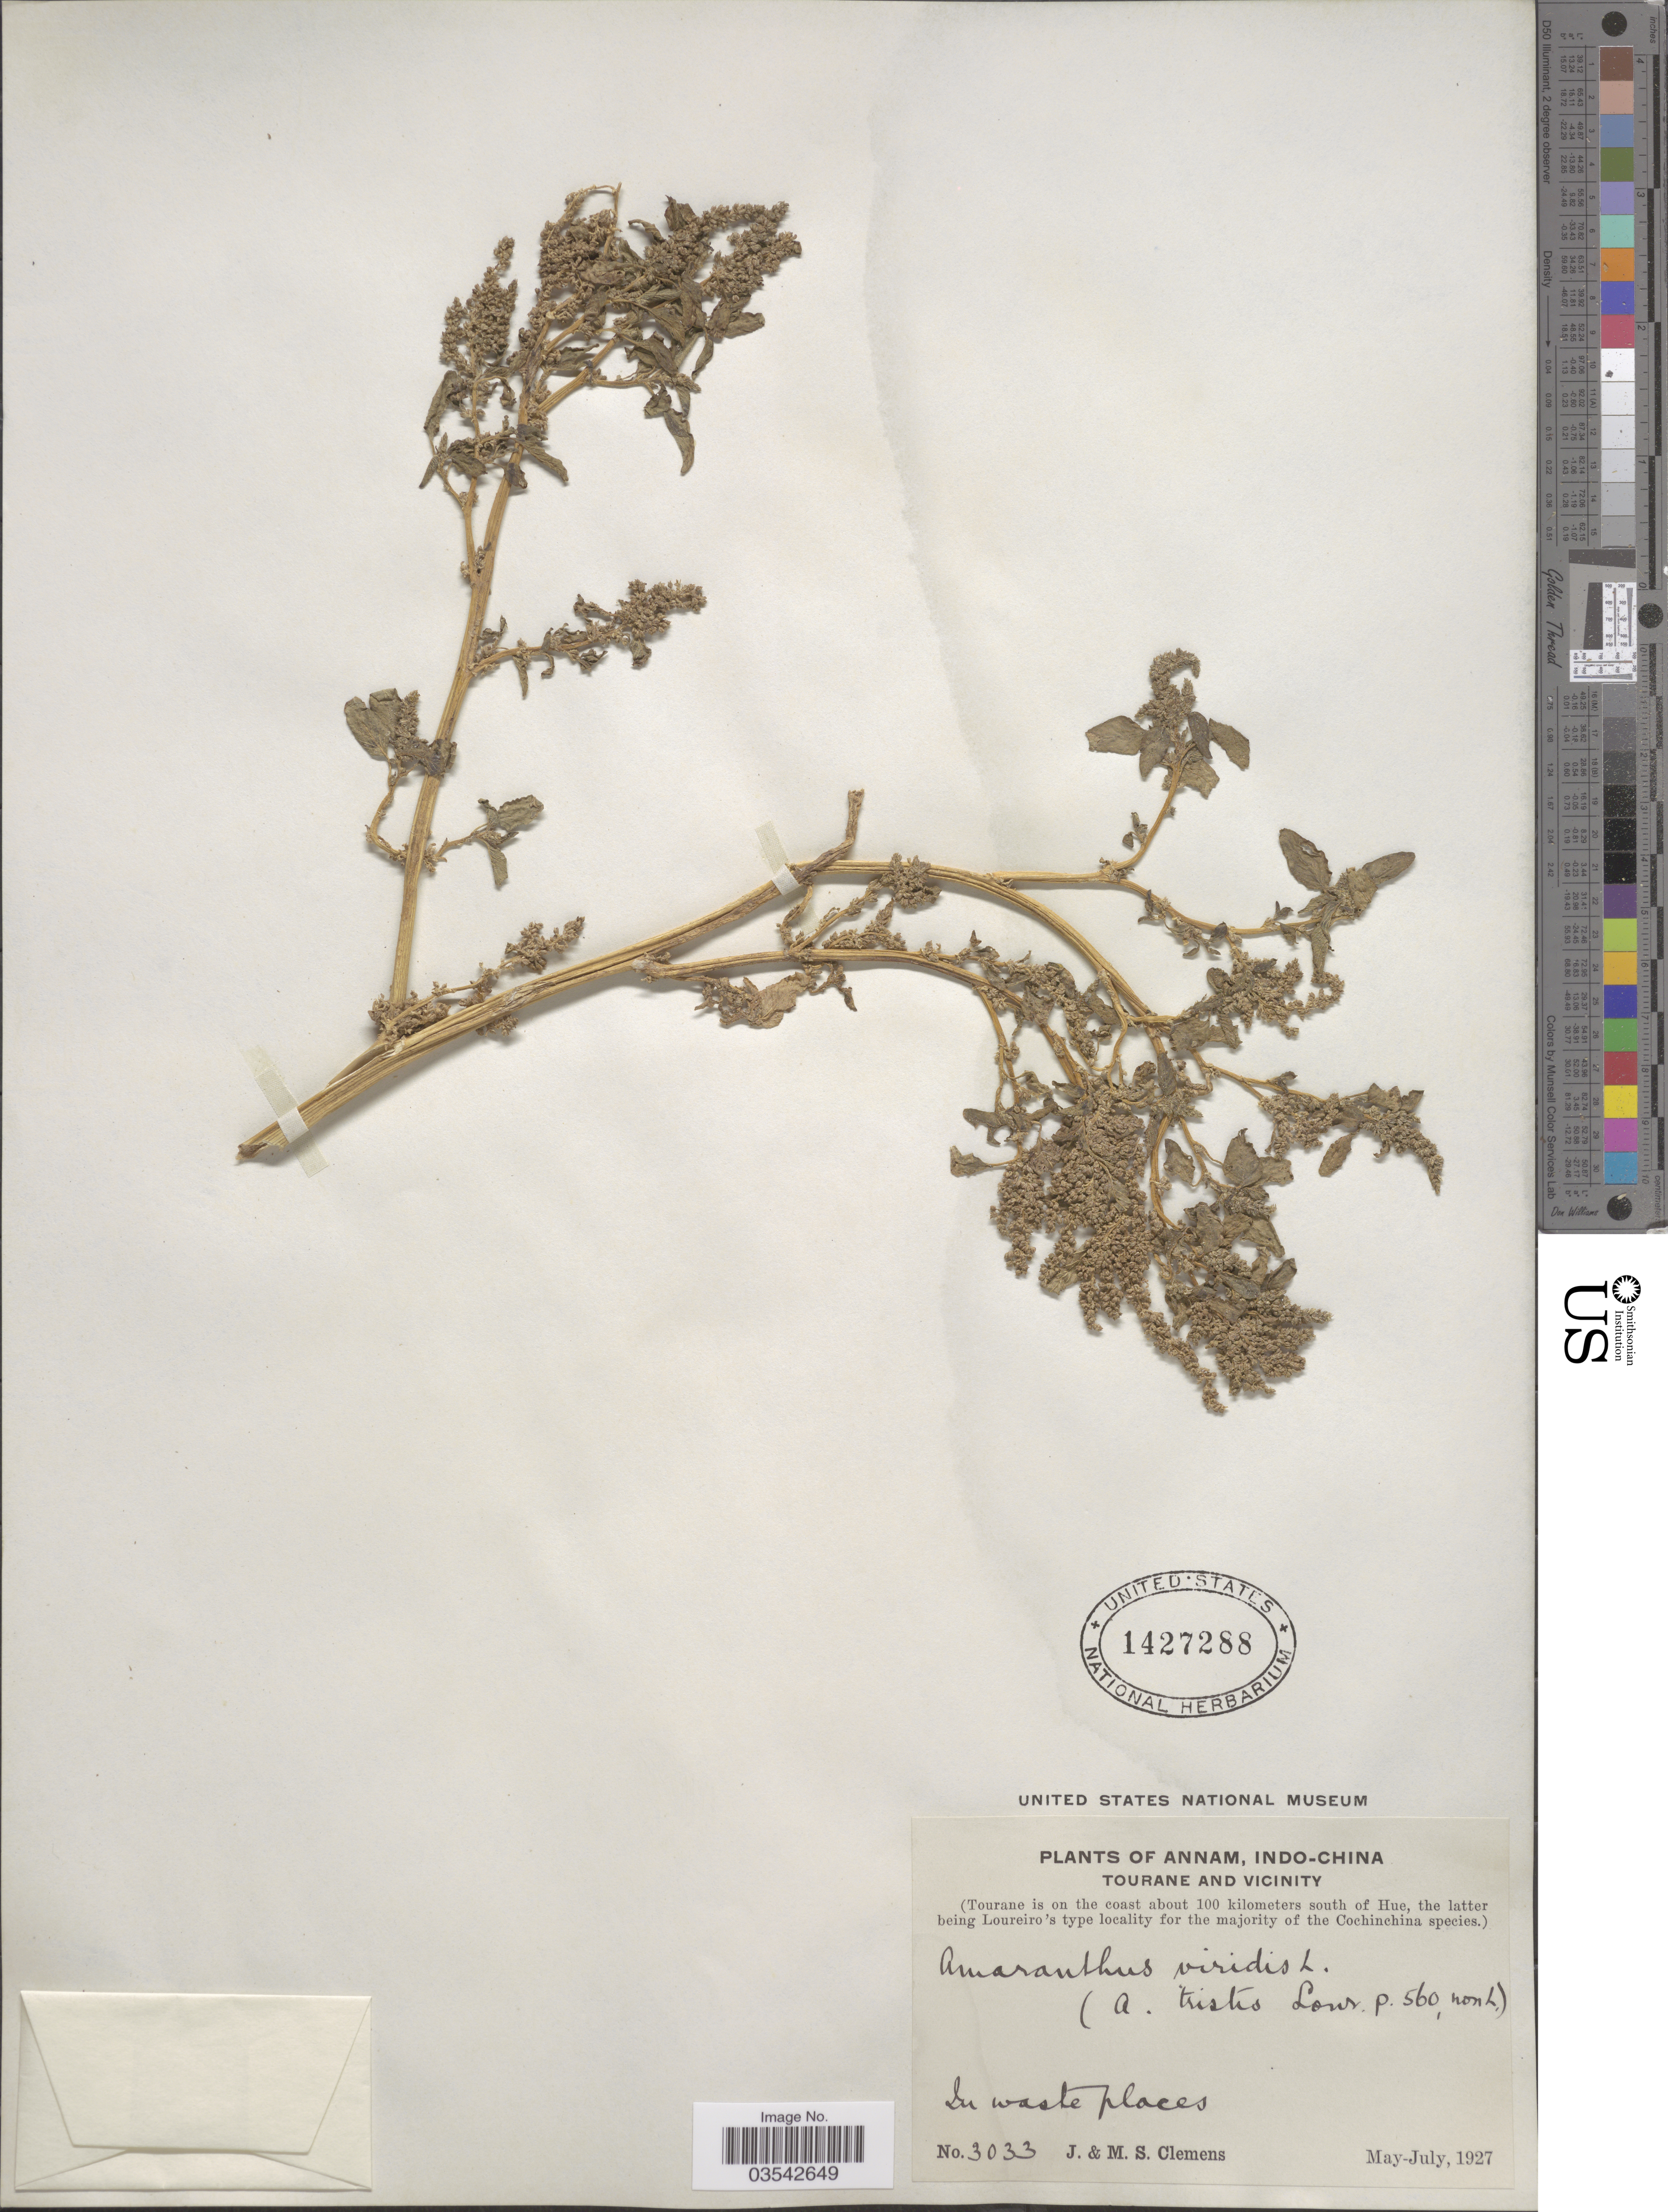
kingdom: Plantae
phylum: Tracheophyta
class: Magnoliopsida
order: Caryophyllales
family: Amaranthaceae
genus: Amaranthus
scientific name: Amaranthus viridis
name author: L.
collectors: J. Clemens & M. S. Clemens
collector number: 3033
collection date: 1927-05/1927-07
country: Vietnam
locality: Annam, Indo-China. Tourane and vicinity. Tourane is on the coast about 100 kilometers south of Hue.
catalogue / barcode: US 1427288